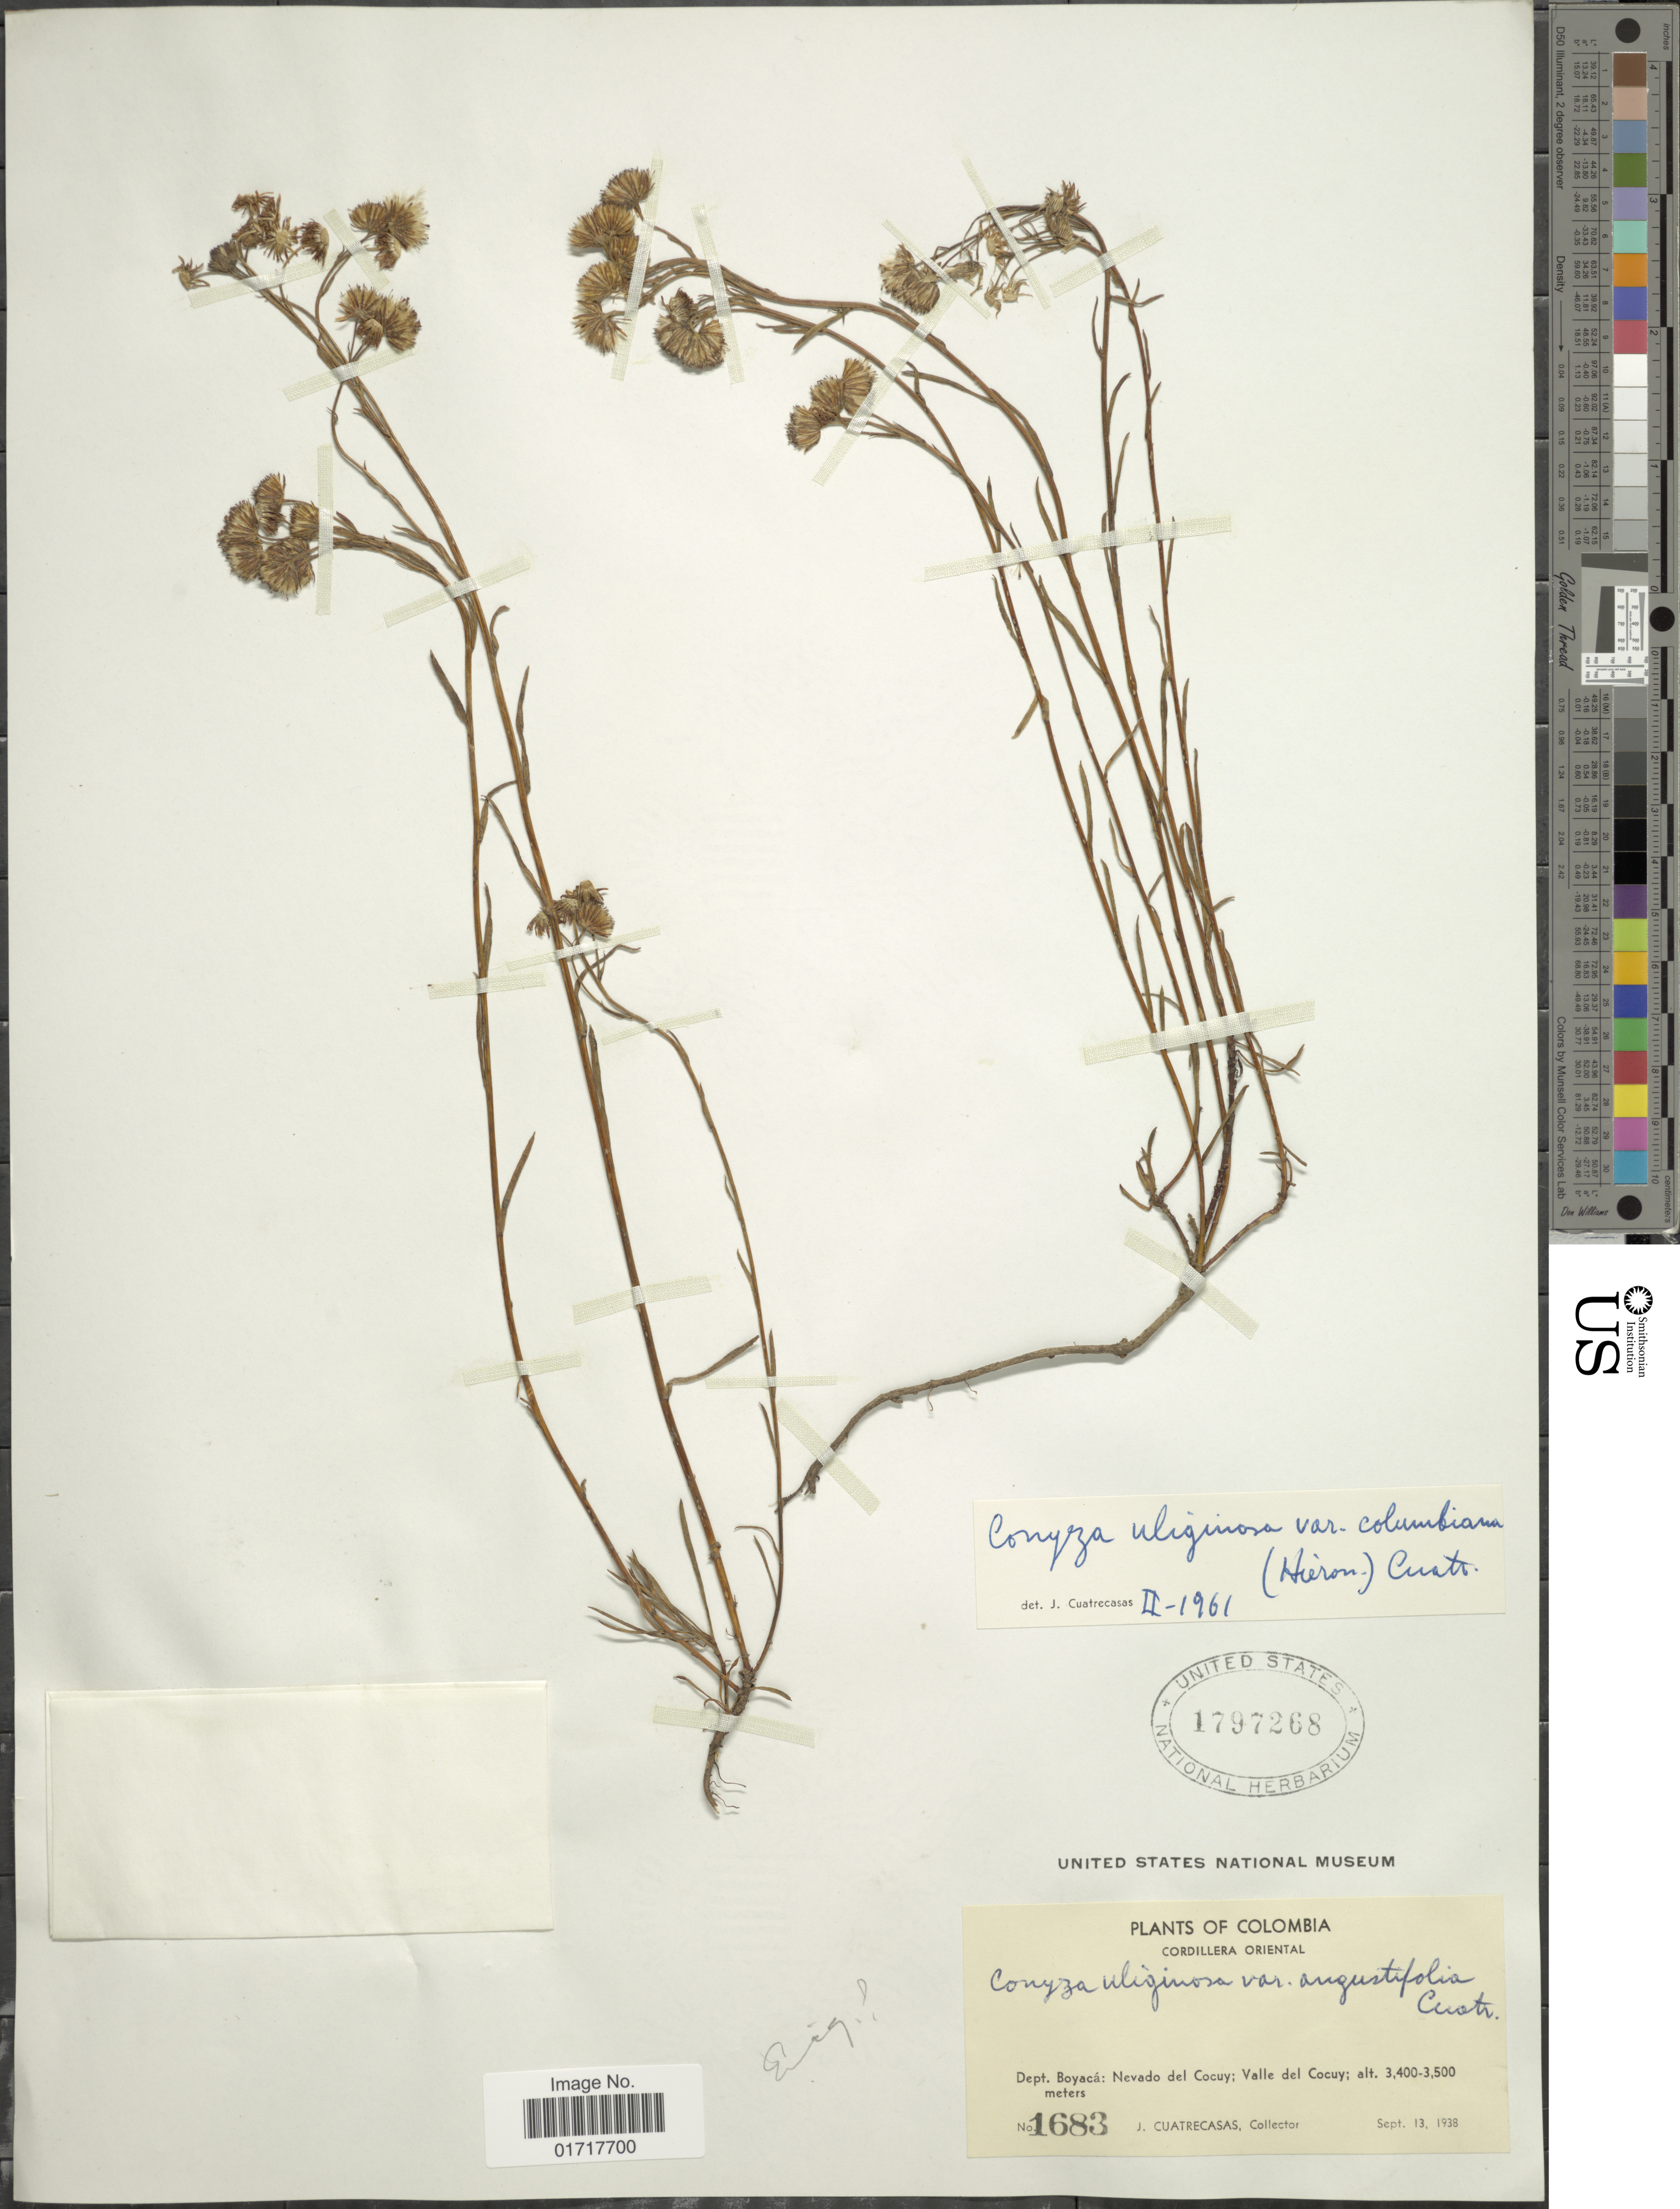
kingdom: Plantae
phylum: Tracheophyta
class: Magnoliopsida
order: Asterales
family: Asteraceae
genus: Conyza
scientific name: Conyza uliginosa var. colimbiana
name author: (Hieron.) Cuatrec.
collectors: J. Cuatrecasas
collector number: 1683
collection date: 1938-09-13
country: Colombia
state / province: Boyacá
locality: Dept. Boyaca: Nevado del Cocuy; Valle del Cocuy.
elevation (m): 3400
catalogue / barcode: US 1797268